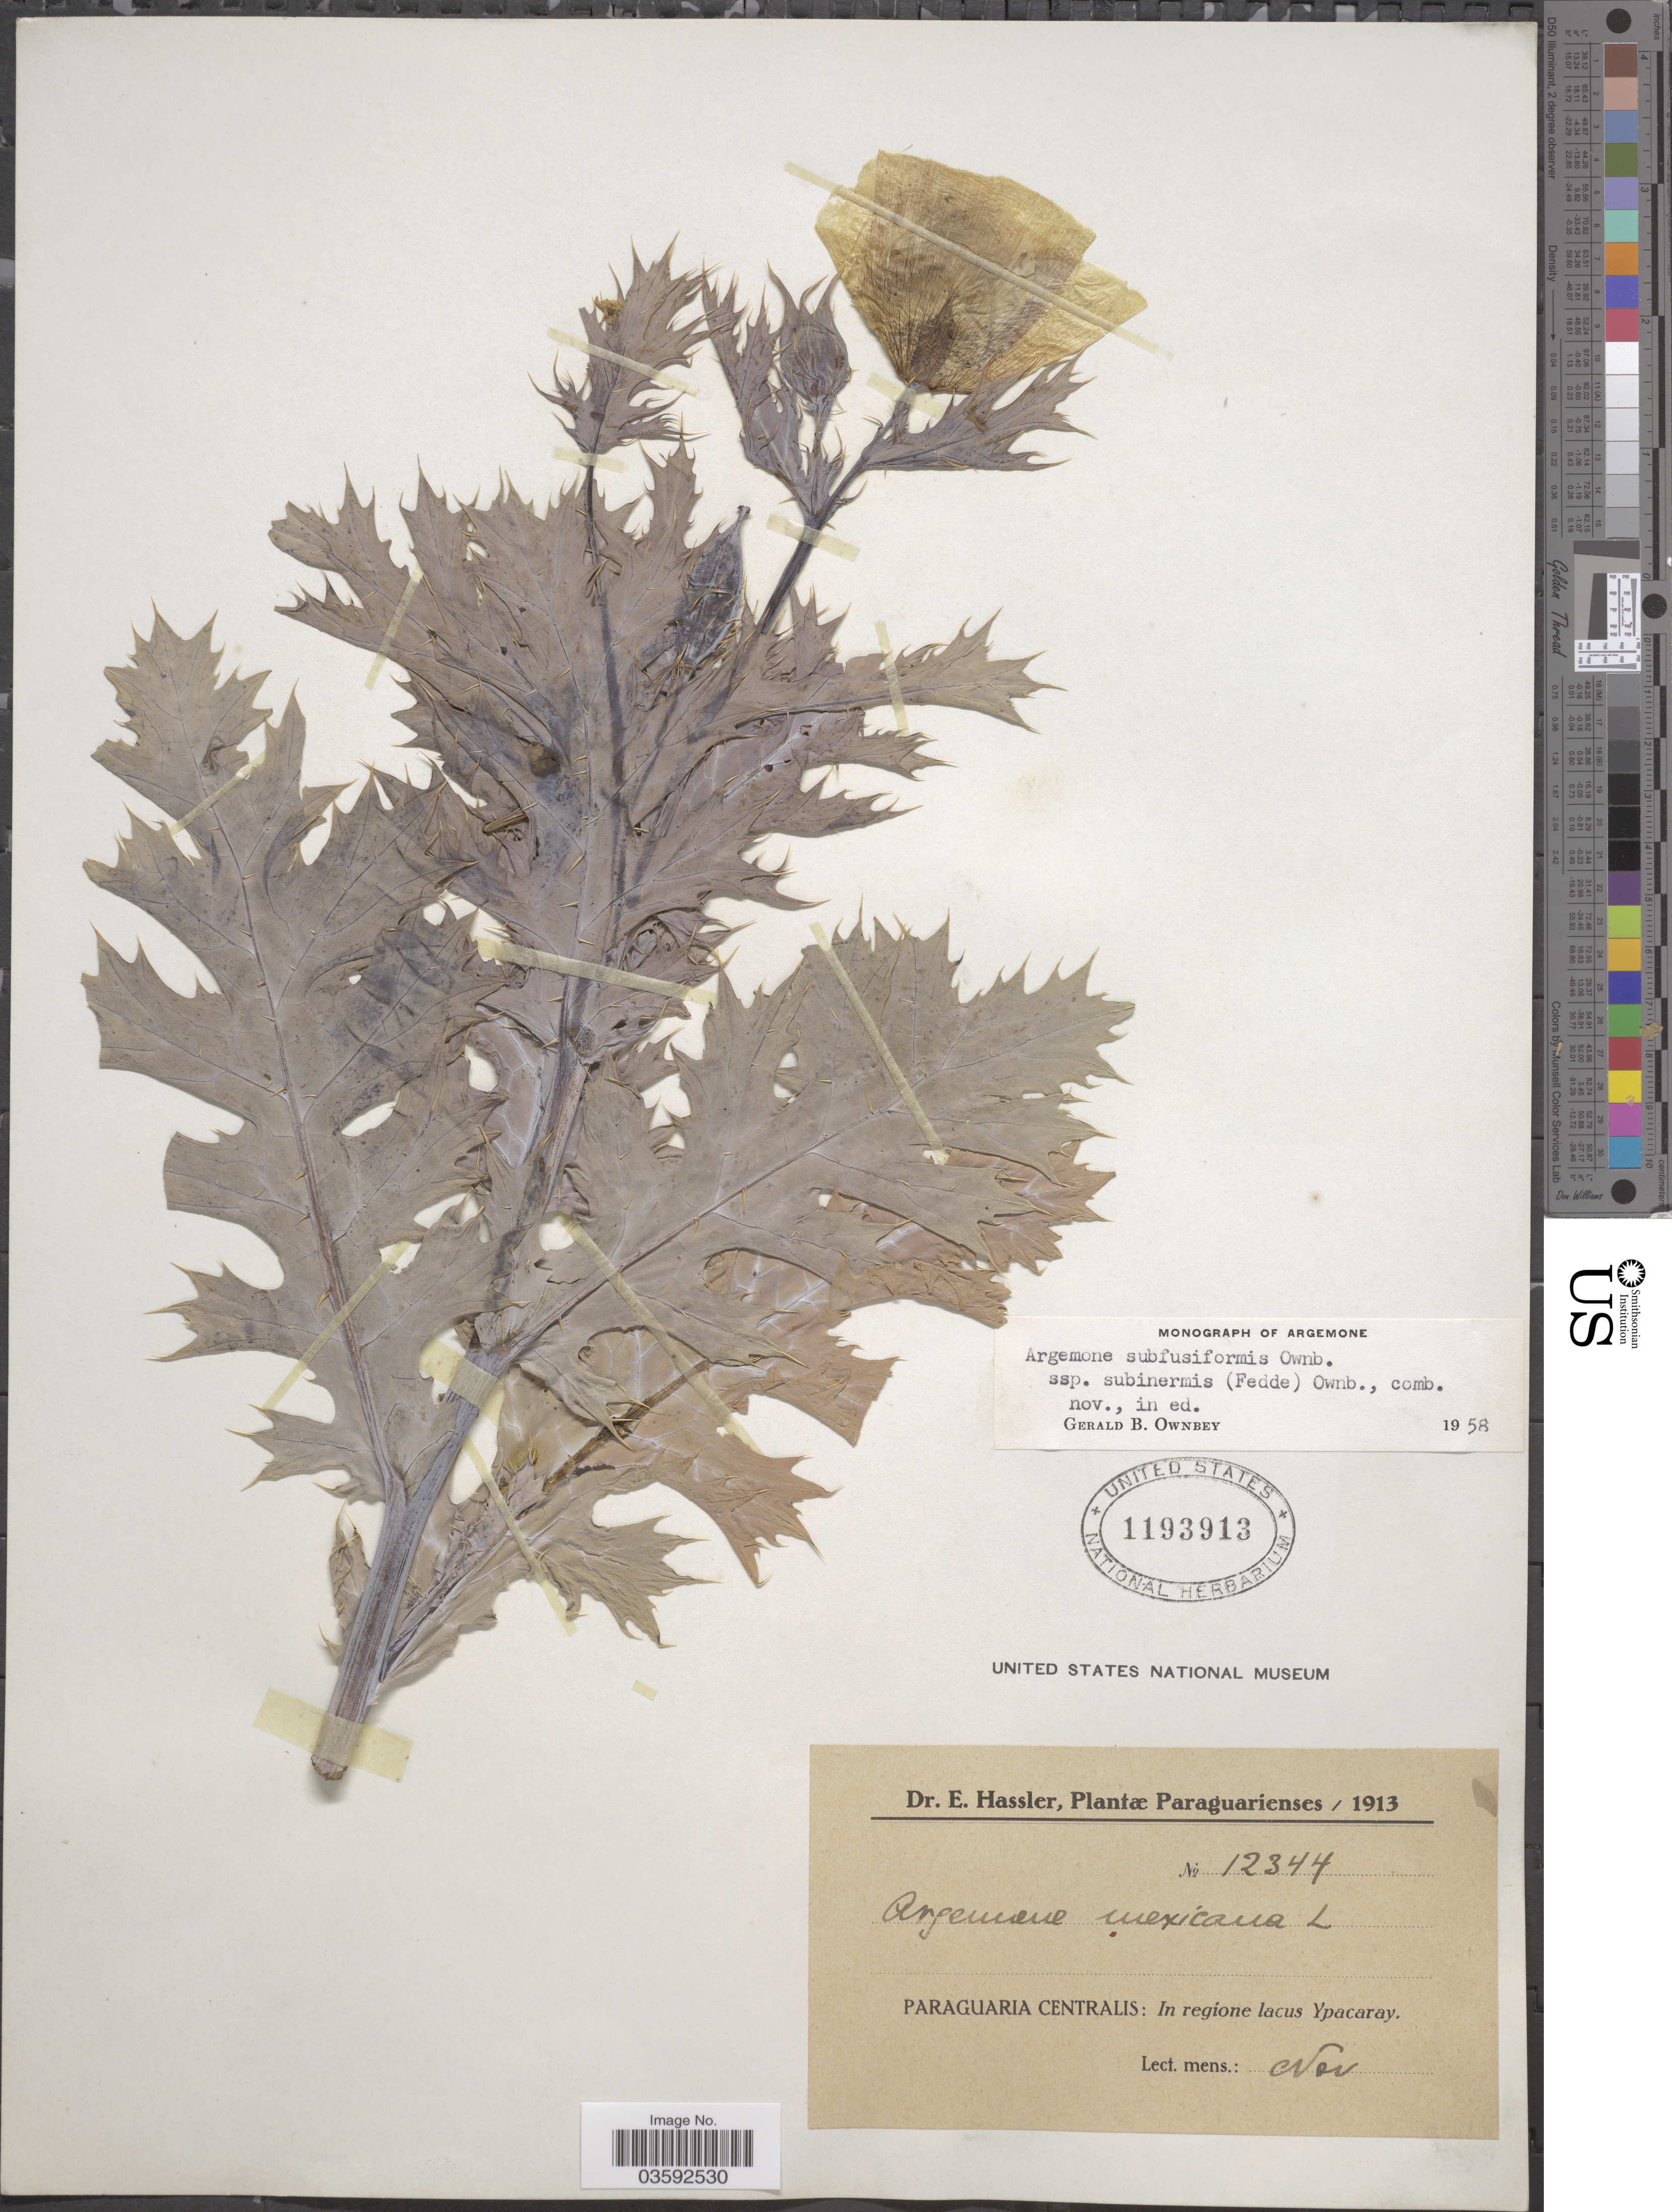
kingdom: Plantae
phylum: Tracheophyta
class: Magnoliopsida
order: Ranunculales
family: Papaveraceae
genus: Argemone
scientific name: Argemone subfusiformis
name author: G.B. Ownbey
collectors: E. Hassler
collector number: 12344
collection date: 1913-11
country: Paraguay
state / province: Paraguari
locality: Paraguaria Centralis: In regione lacus Ypacaray.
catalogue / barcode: US 1193913